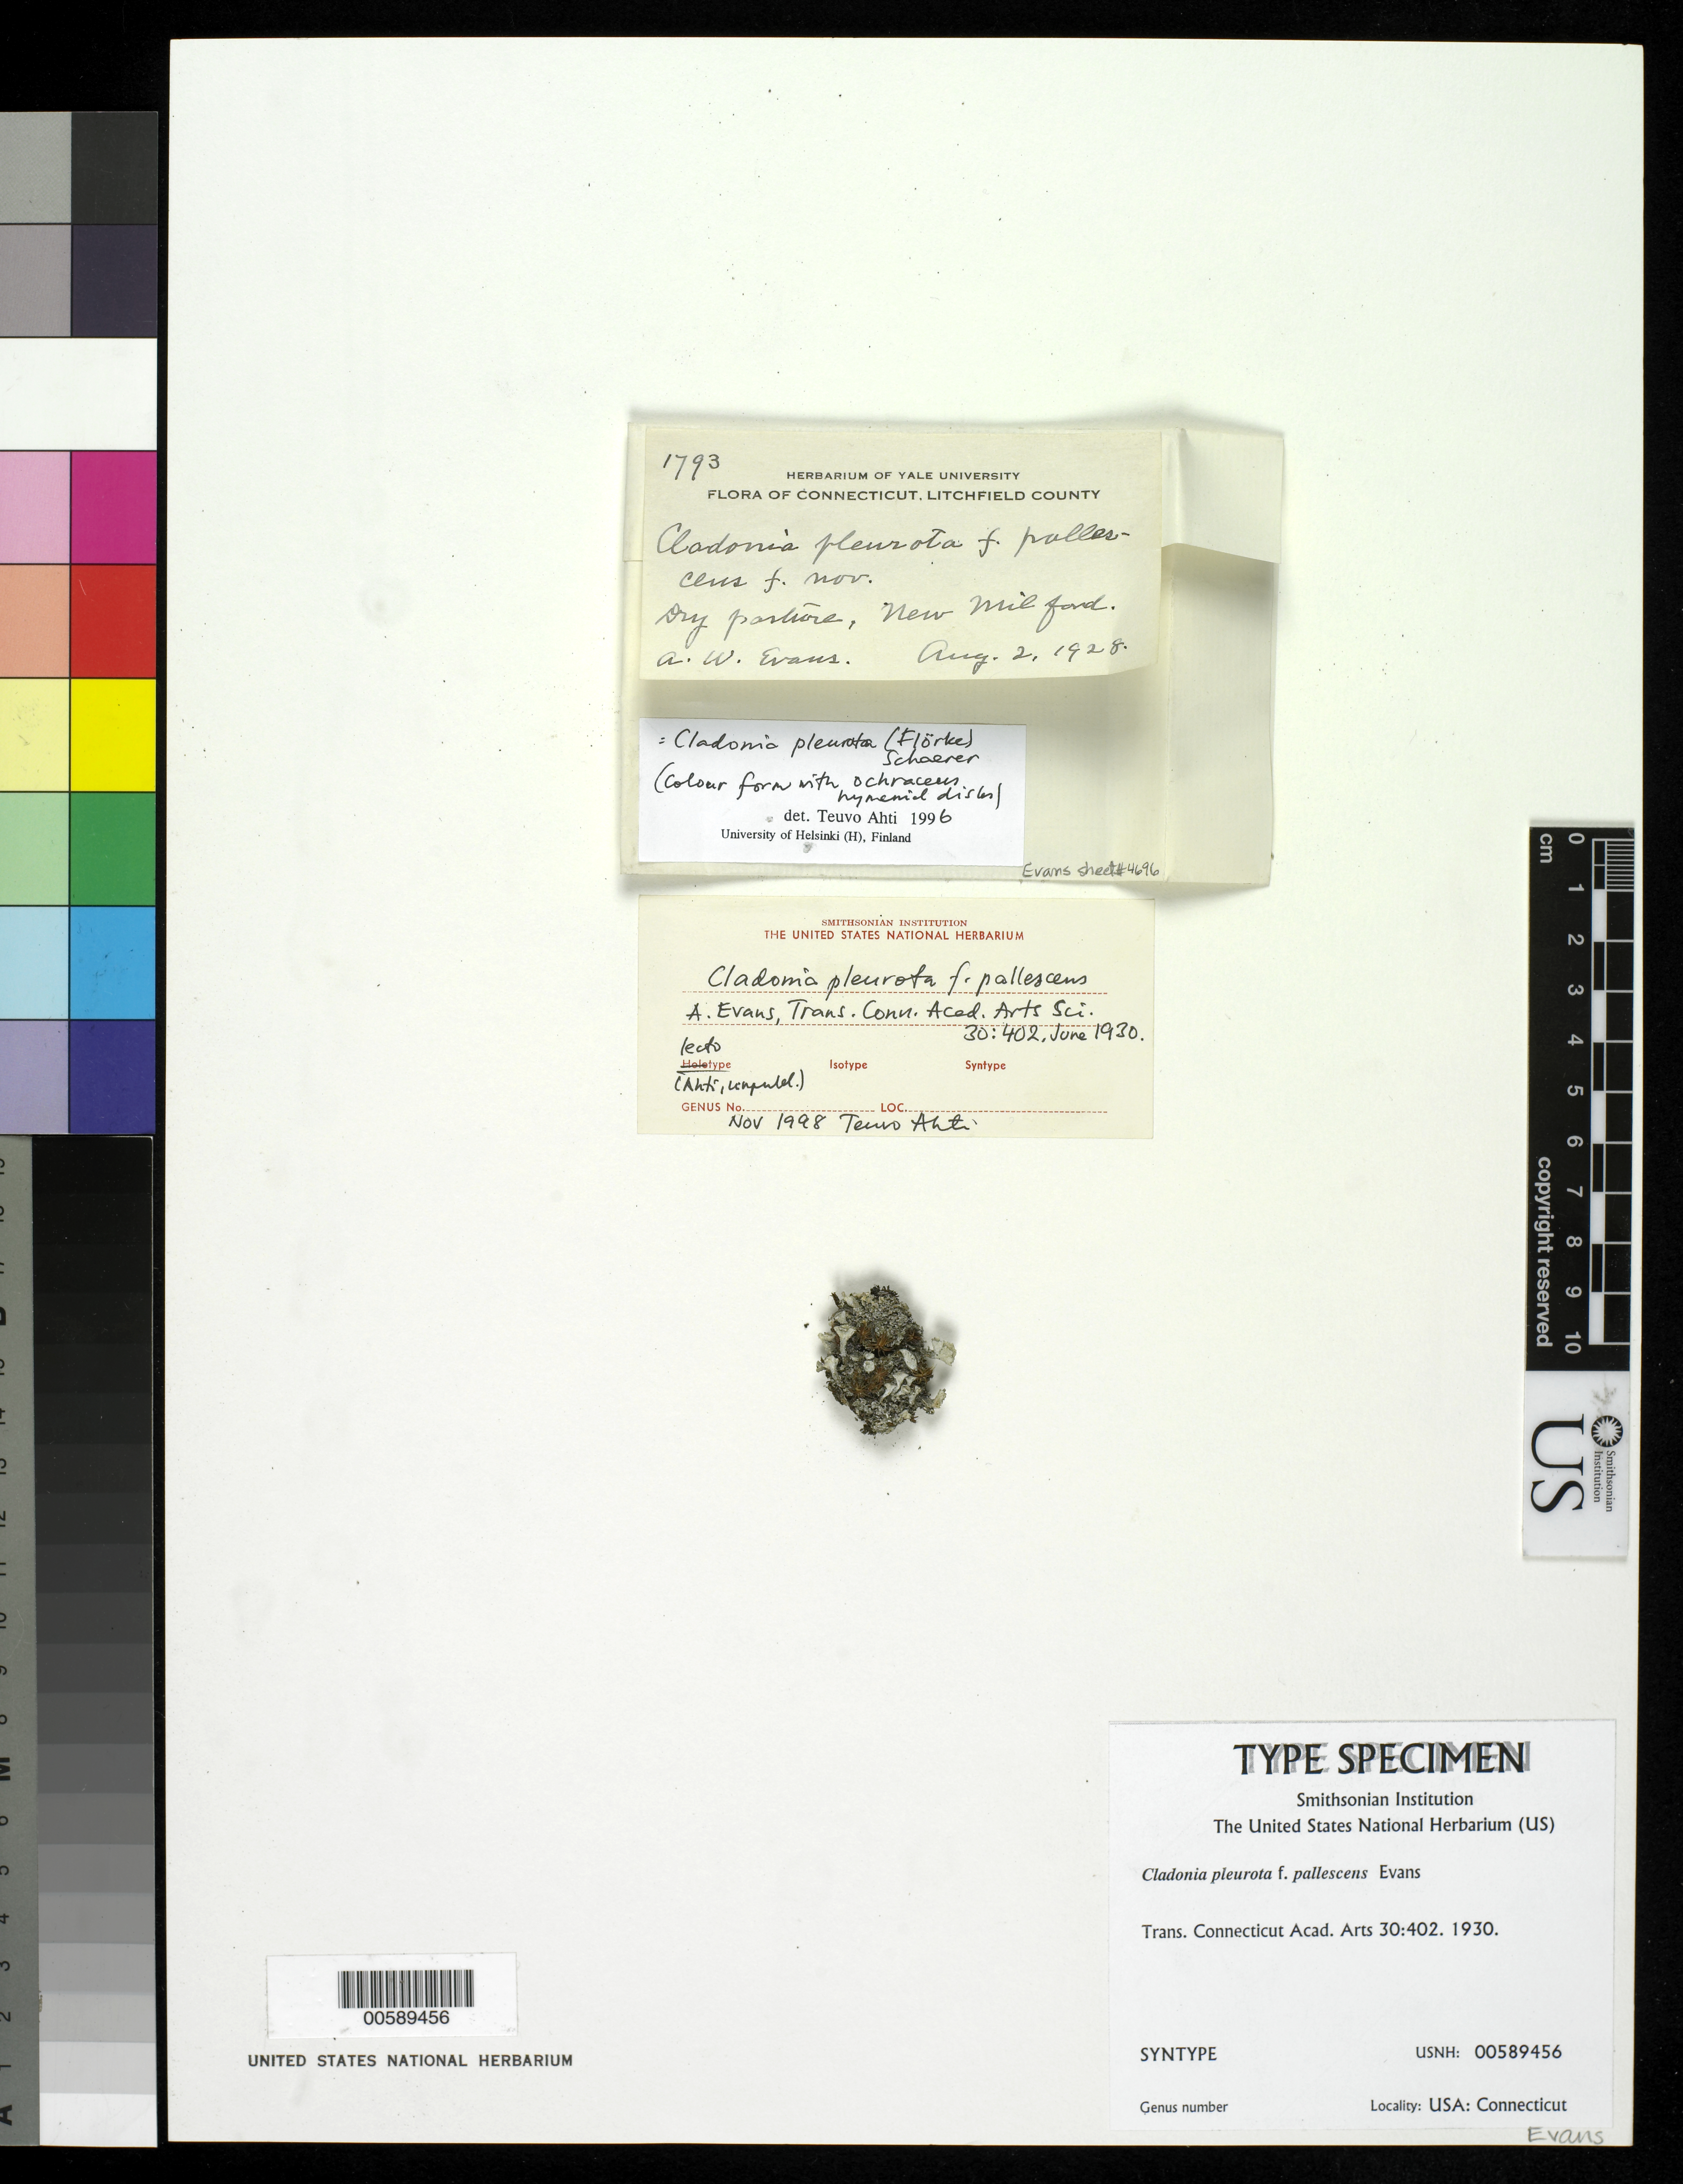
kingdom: Fungi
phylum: Ascomycota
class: Lecanoromycetes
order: Lecanorales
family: Cladoniaceae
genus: Cladonia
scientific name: Cladonia pleurota f. pallescens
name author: A. Evans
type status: Syntype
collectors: A. W. Evans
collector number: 1793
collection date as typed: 02 Aug 1928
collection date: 1928-08-02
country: United States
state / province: Connecticut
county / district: Litchfield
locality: New Milford.